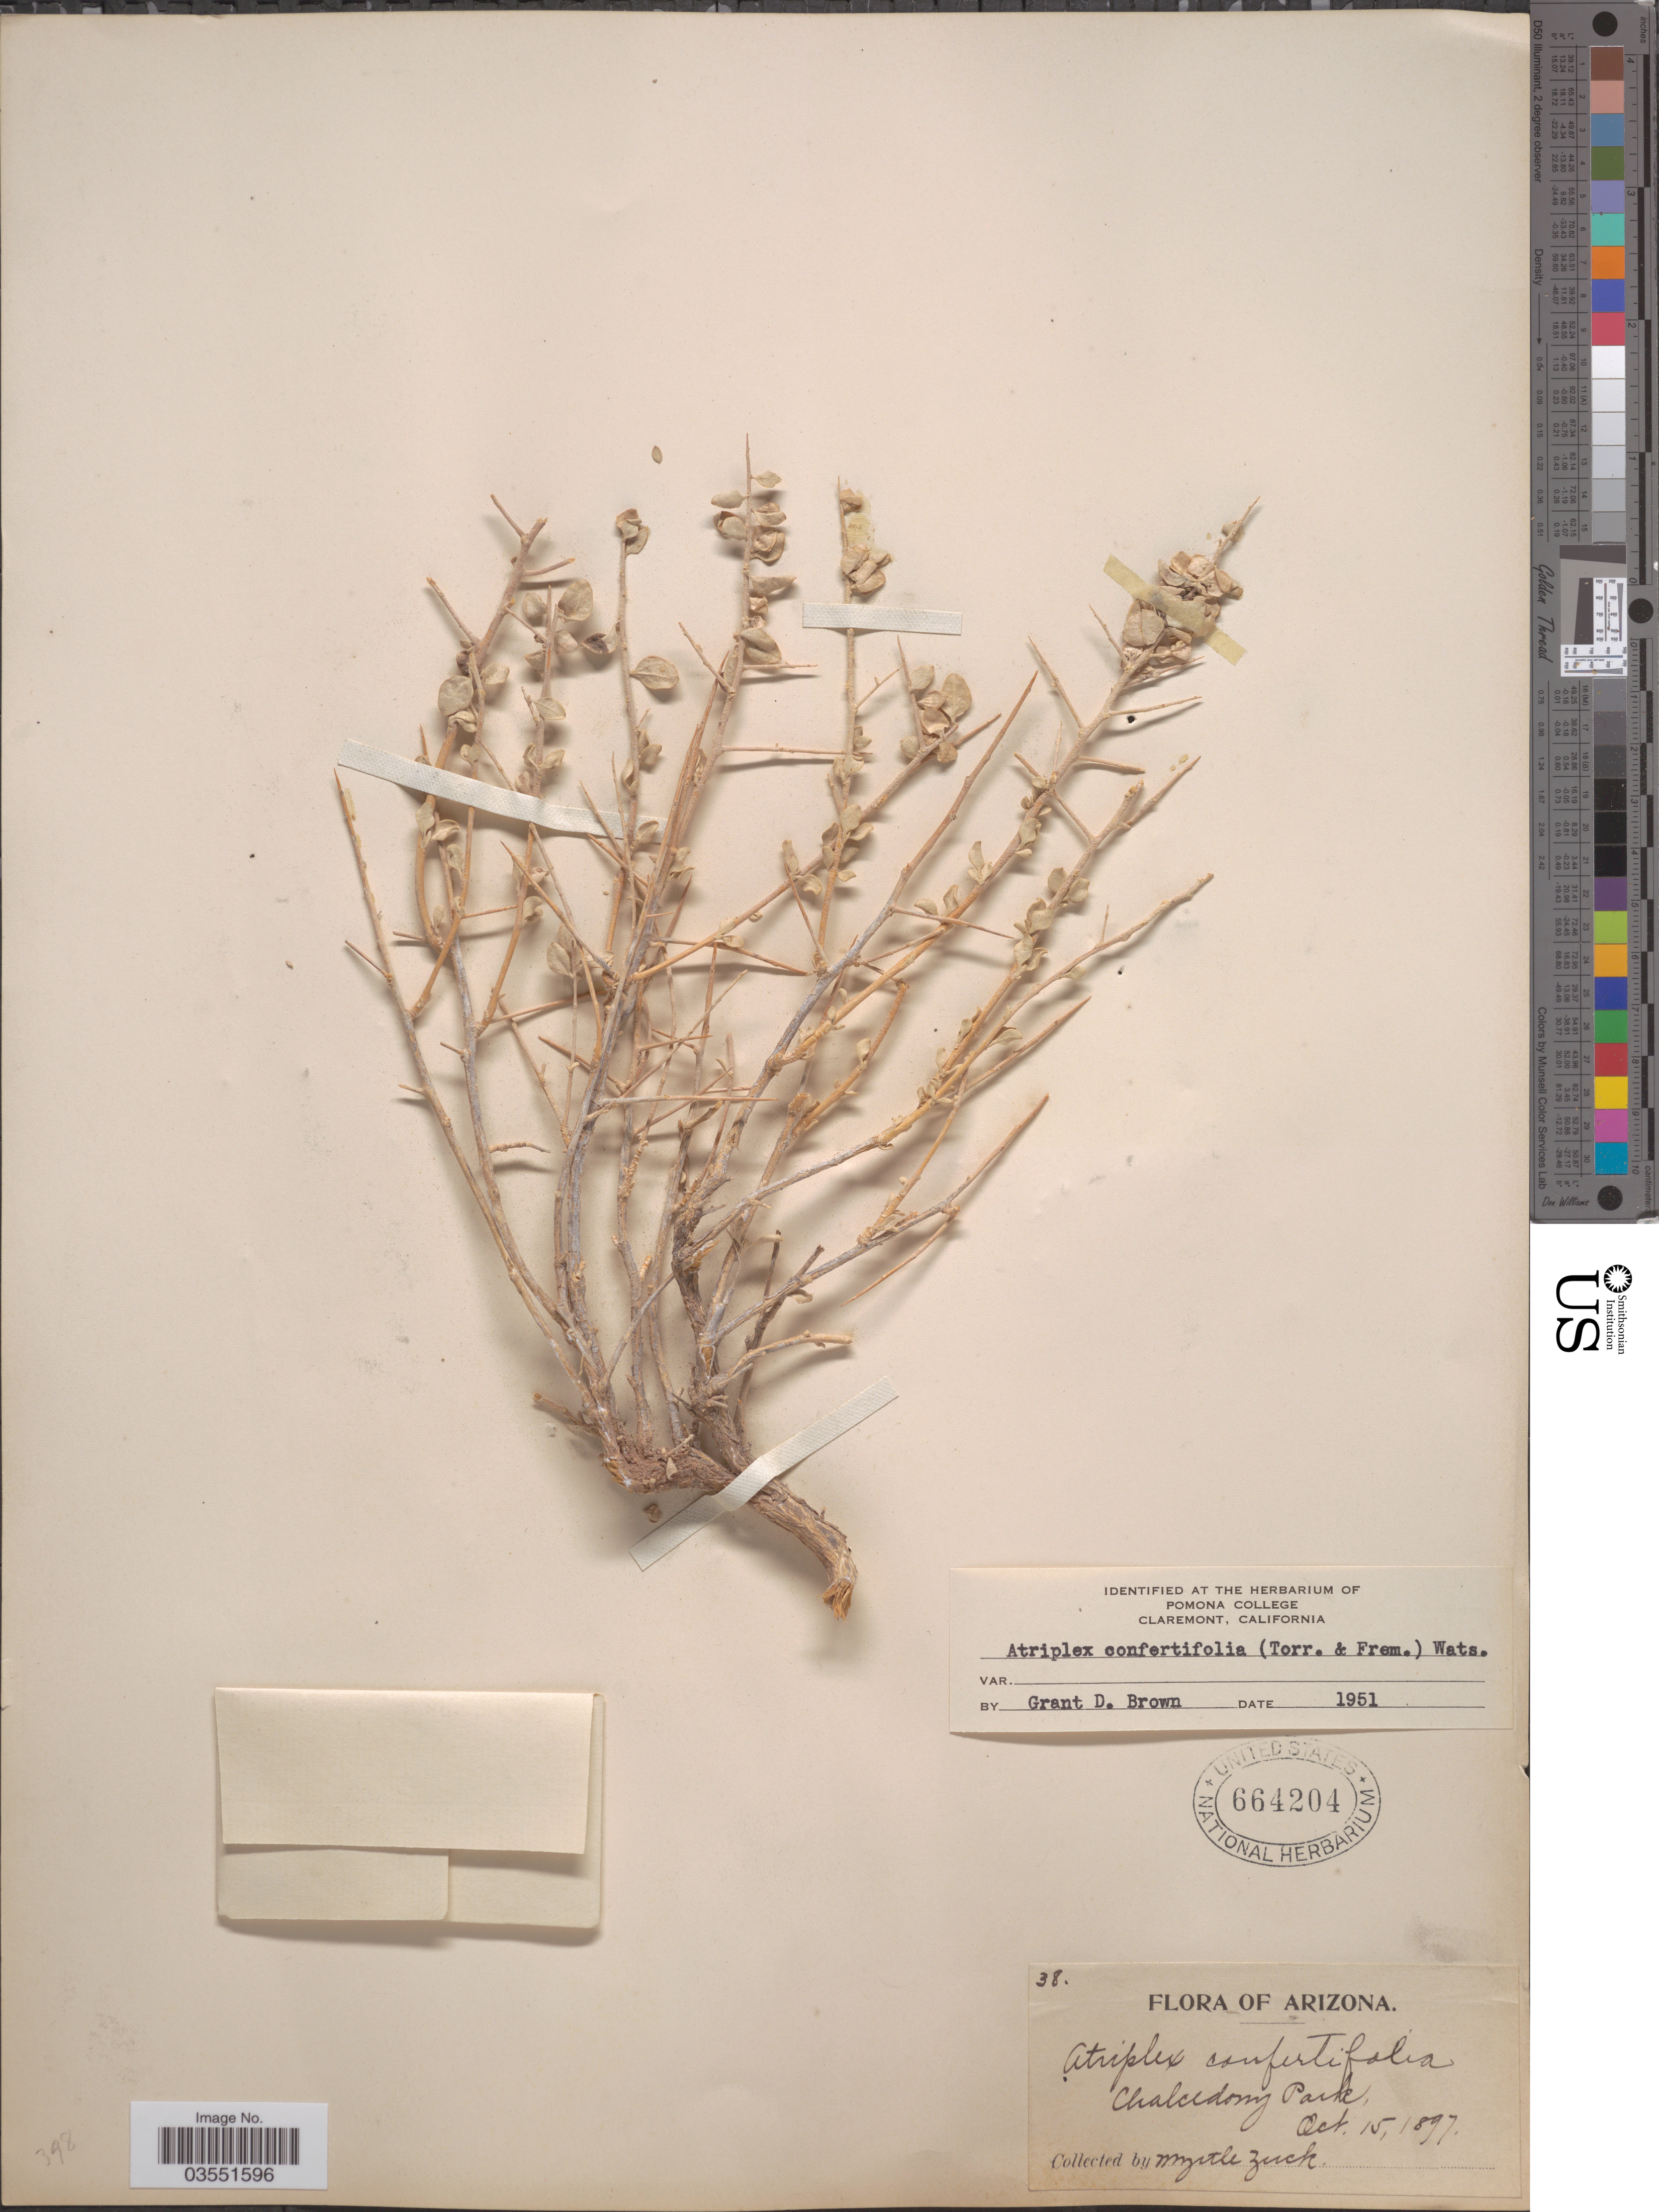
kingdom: Plantae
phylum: Tracheophyta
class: Magnoliopsida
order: Caryophyllales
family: Amaranthaceae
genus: Atriplex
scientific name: Atriplex confertifolia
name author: (Torr. & Frém.) S. Watson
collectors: M. Zuck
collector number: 38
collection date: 1897-10-15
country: United States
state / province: Arizona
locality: Chalcedony Park.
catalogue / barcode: US 664204